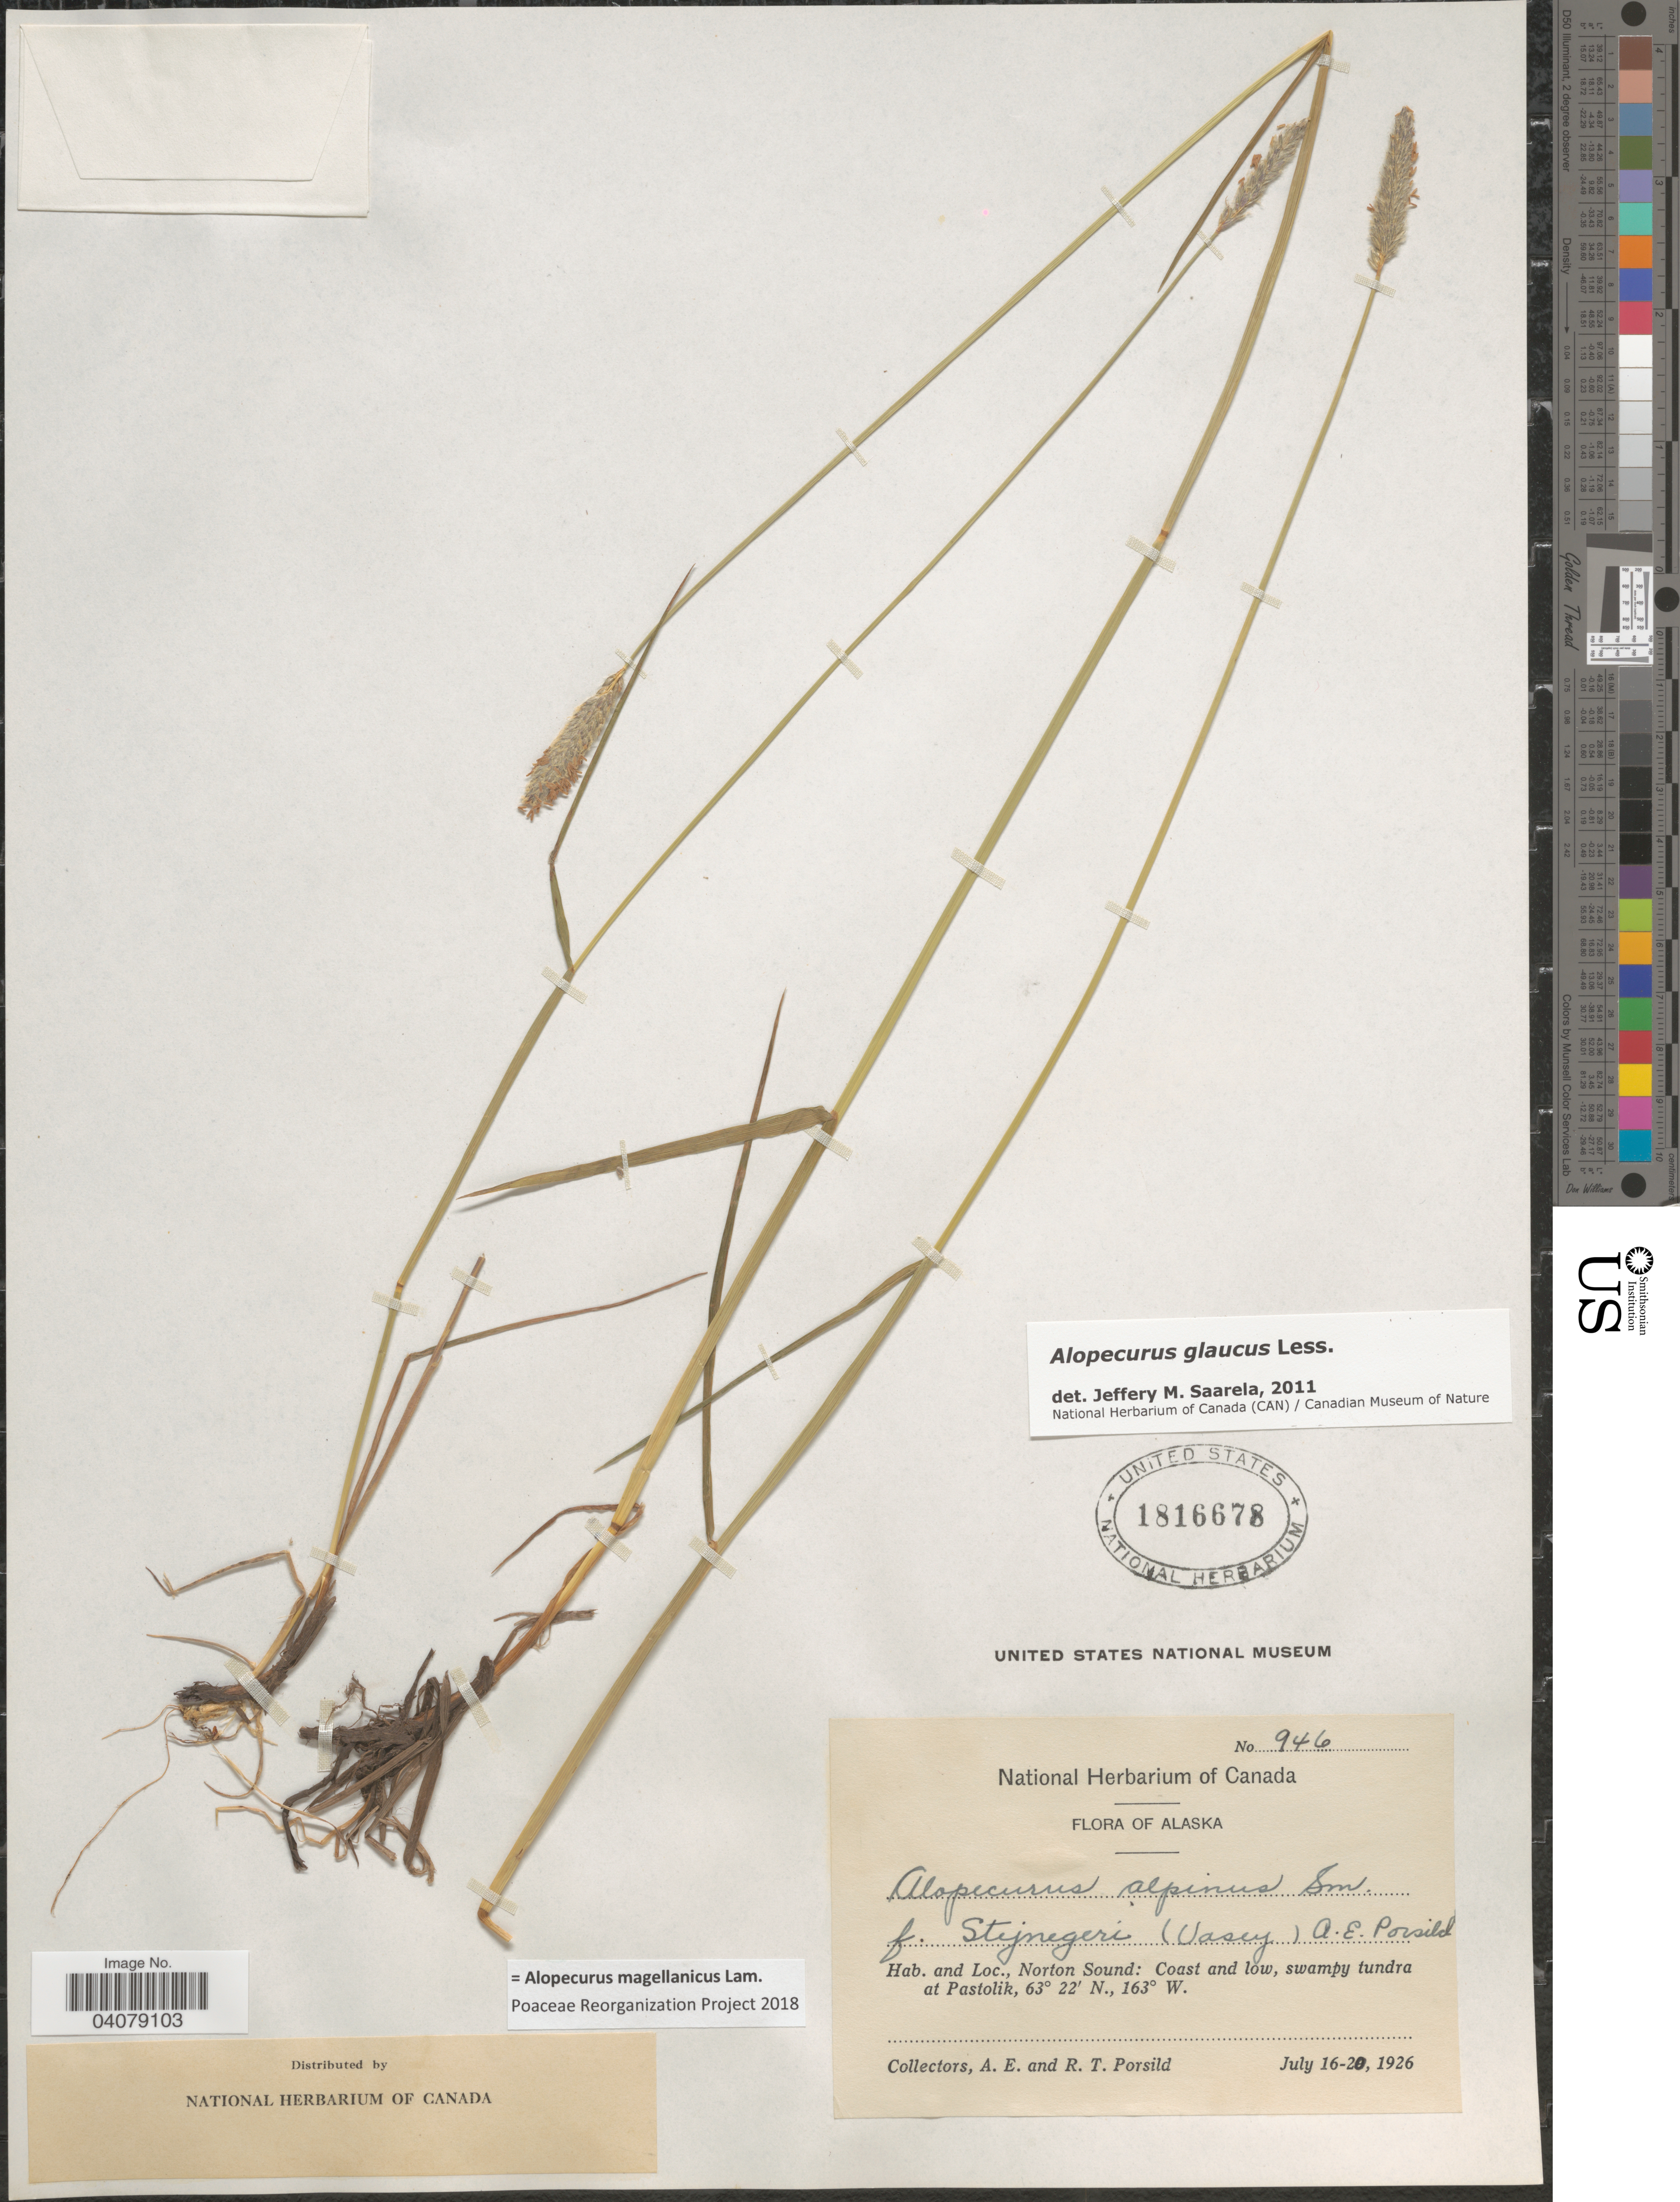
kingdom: Plantae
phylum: Tracheophyta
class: Liliopsida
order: Poales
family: Poaceae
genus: Alopecurus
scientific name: Alopecurus magellanicus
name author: Lam.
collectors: A. E. Porsild & R. T. Porsild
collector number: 946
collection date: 1926-07-16/1926-07-20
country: United States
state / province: Alaska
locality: Norton Sound: Coast and low, swampy tundra at Pastolik.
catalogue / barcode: US 1816678